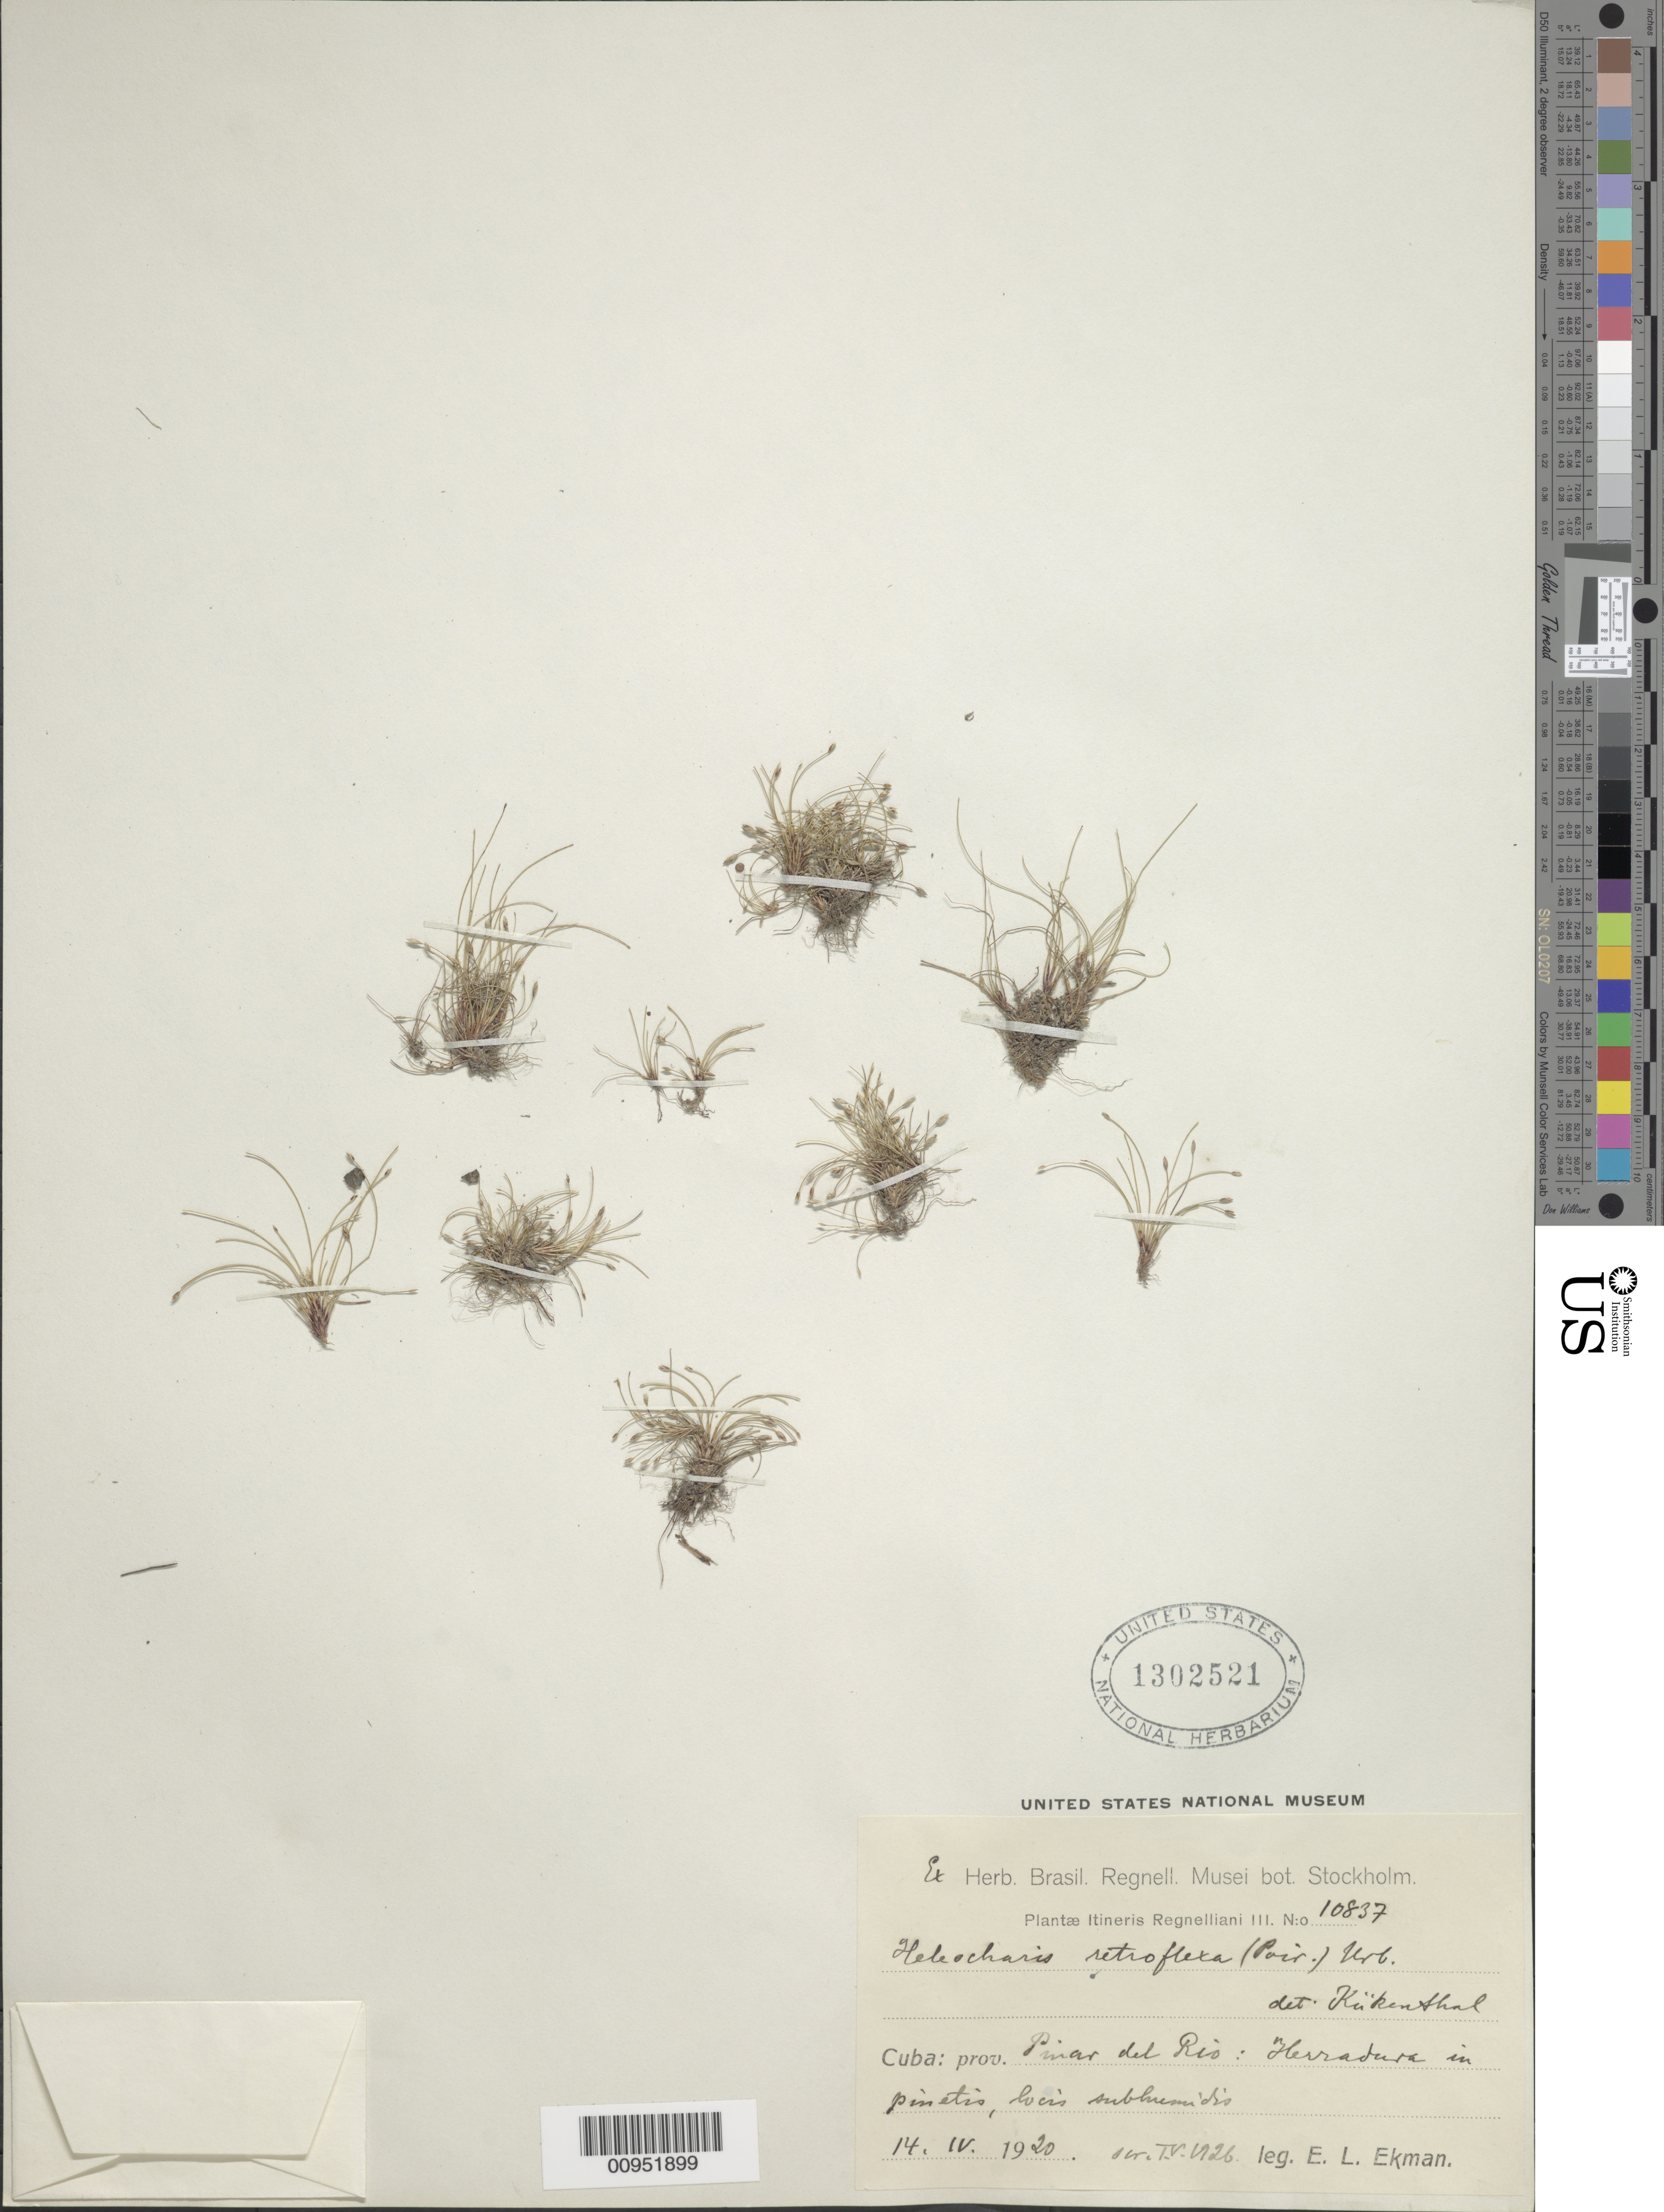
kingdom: Plantae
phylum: Tracheophyta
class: Liliopsida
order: Poales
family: Cyperaceae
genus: Eleocharis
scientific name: Eleocharis retroflexa subsp. retroflexa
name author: (Poir.) Urb.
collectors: E. L. Ekman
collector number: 10837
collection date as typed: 14 Apr 1920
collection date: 1920-04-14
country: Cuba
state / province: Pinar del Rio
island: Cuba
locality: Herradura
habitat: In pinctis, locis subhumidis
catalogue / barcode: US 1302521